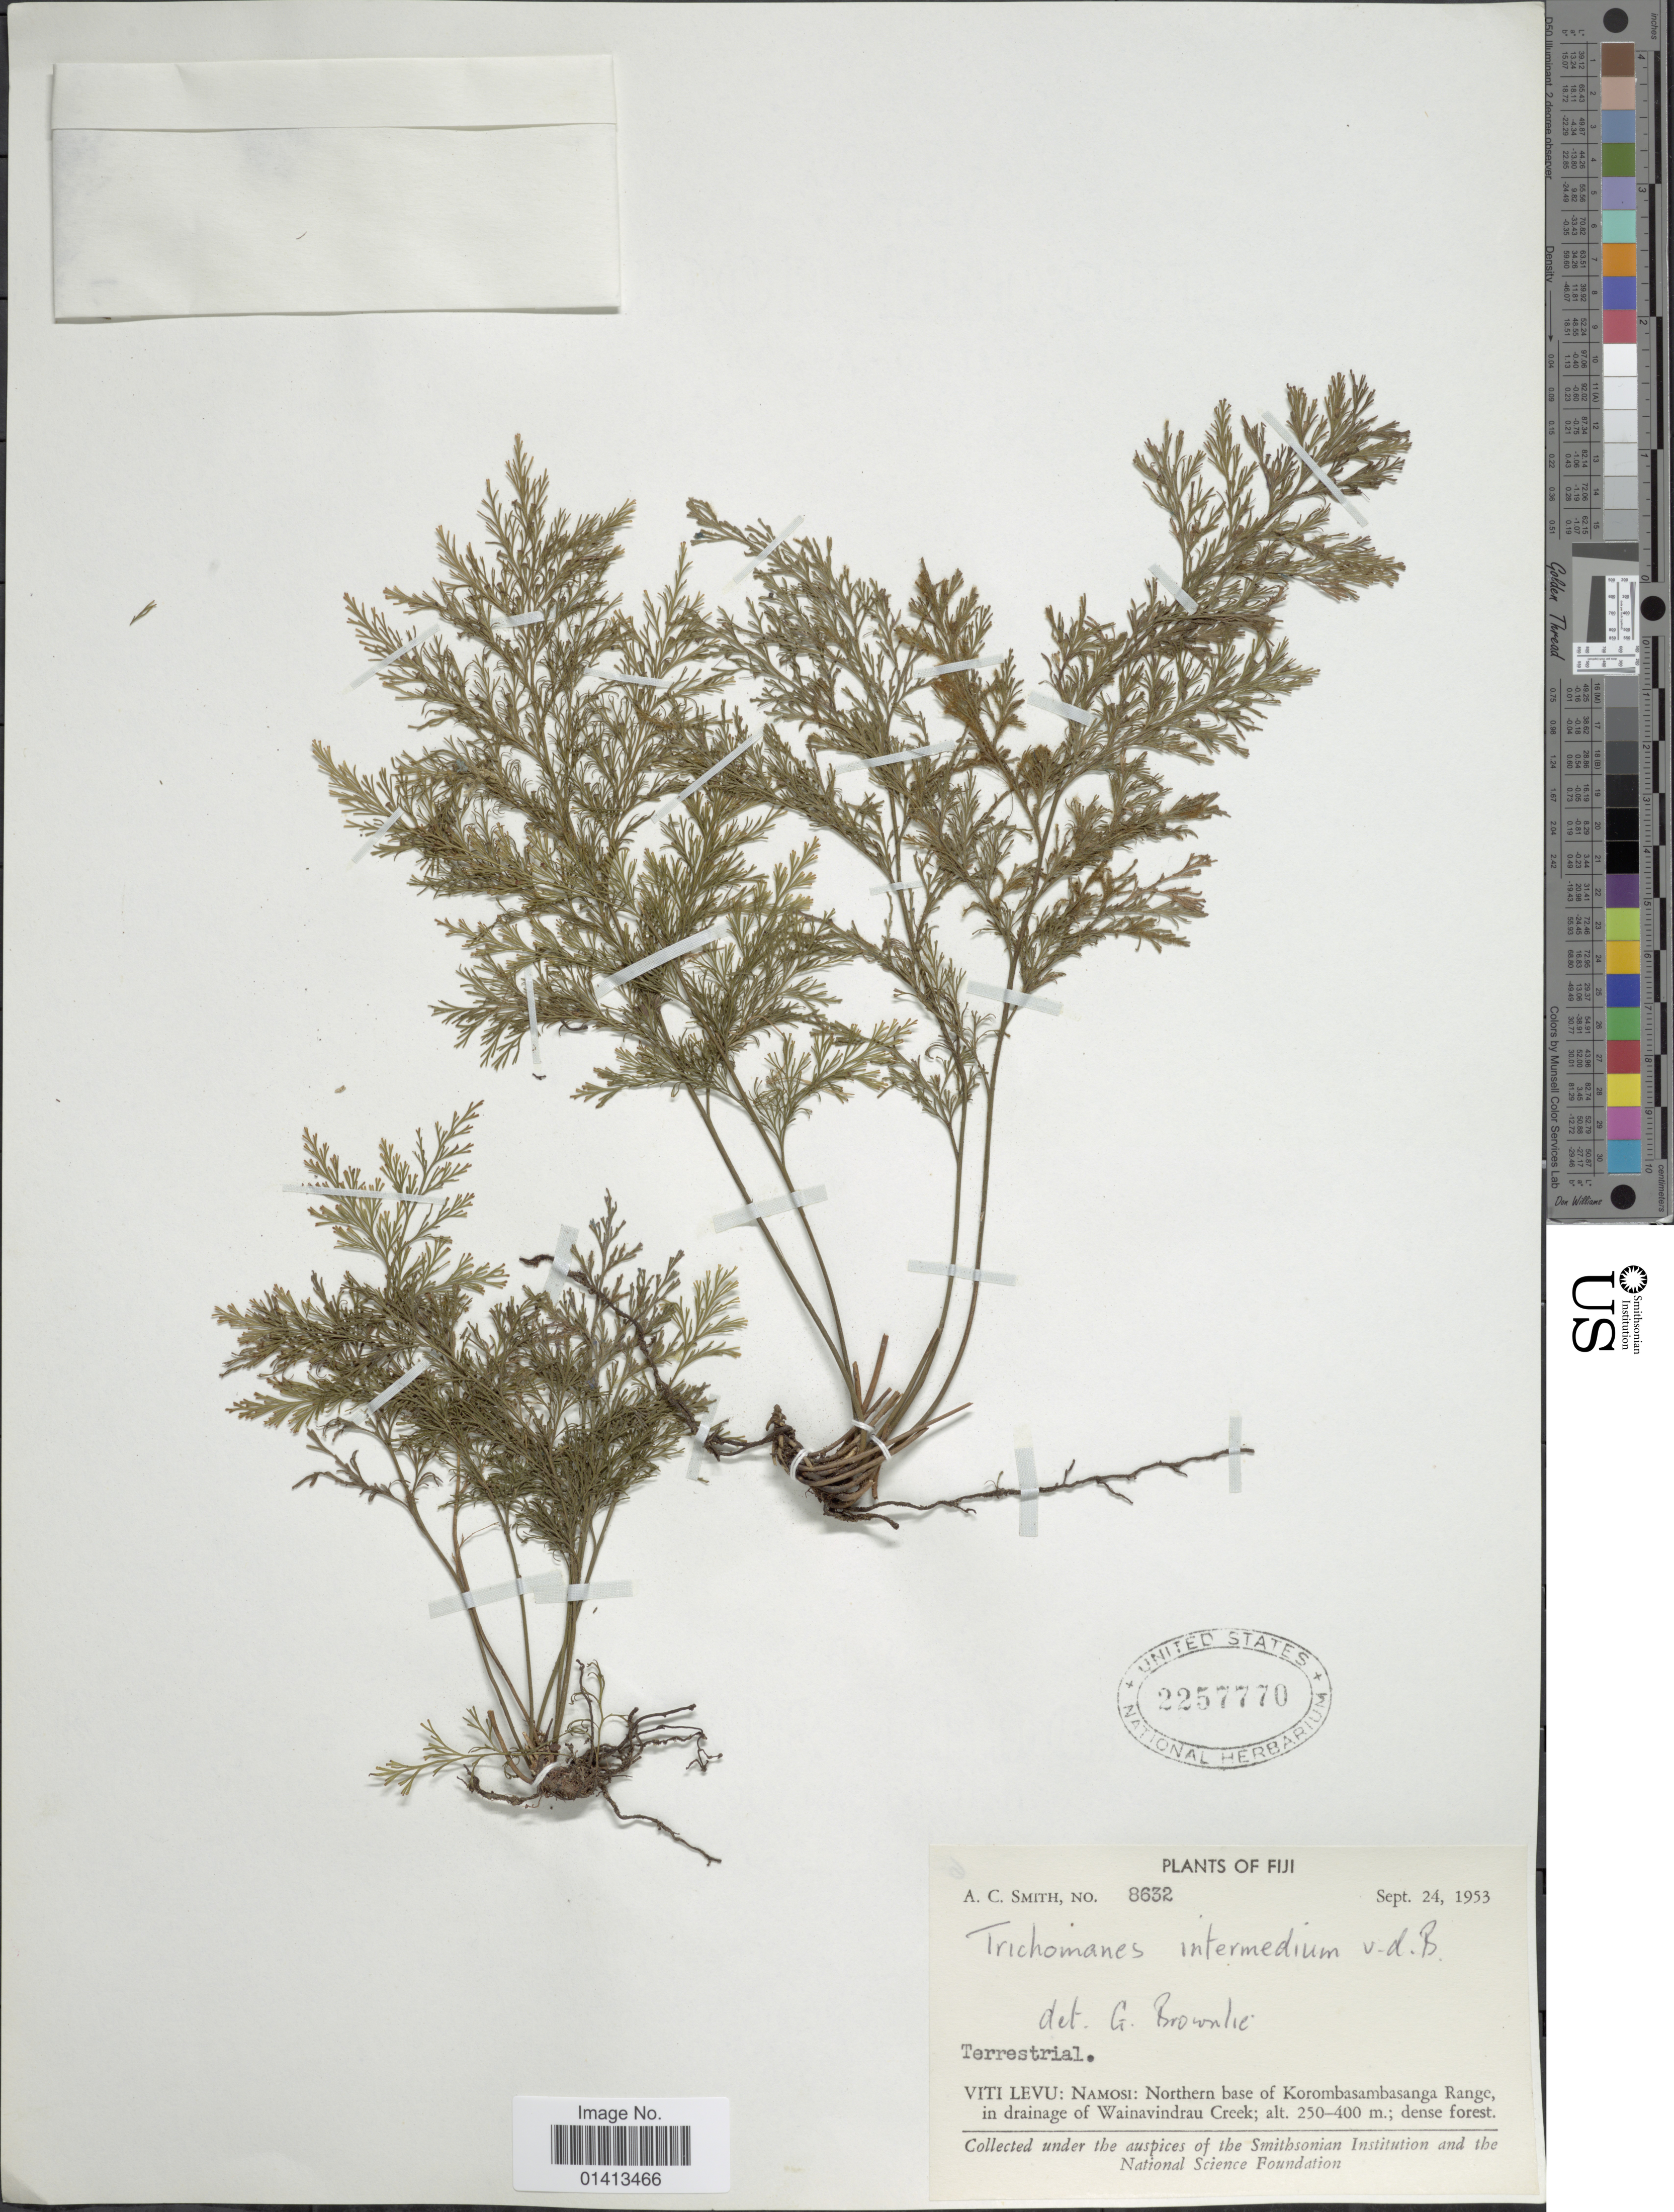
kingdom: Plantae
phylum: Tracheophyta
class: Polypodiopsida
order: Hymenophyllales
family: Hymenophyllaceae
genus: Crepidomanes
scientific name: Crepidomanes intermedium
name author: (Bosch) Ebihara & K. Iwats.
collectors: A. C. Smith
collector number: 8632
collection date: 1953-09-24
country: Fiji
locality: Viti Levu: Namosi: Northern base of Korombasambasanga Range in drainage of Wainavindrau Creek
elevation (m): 250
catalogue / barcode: US 2257770